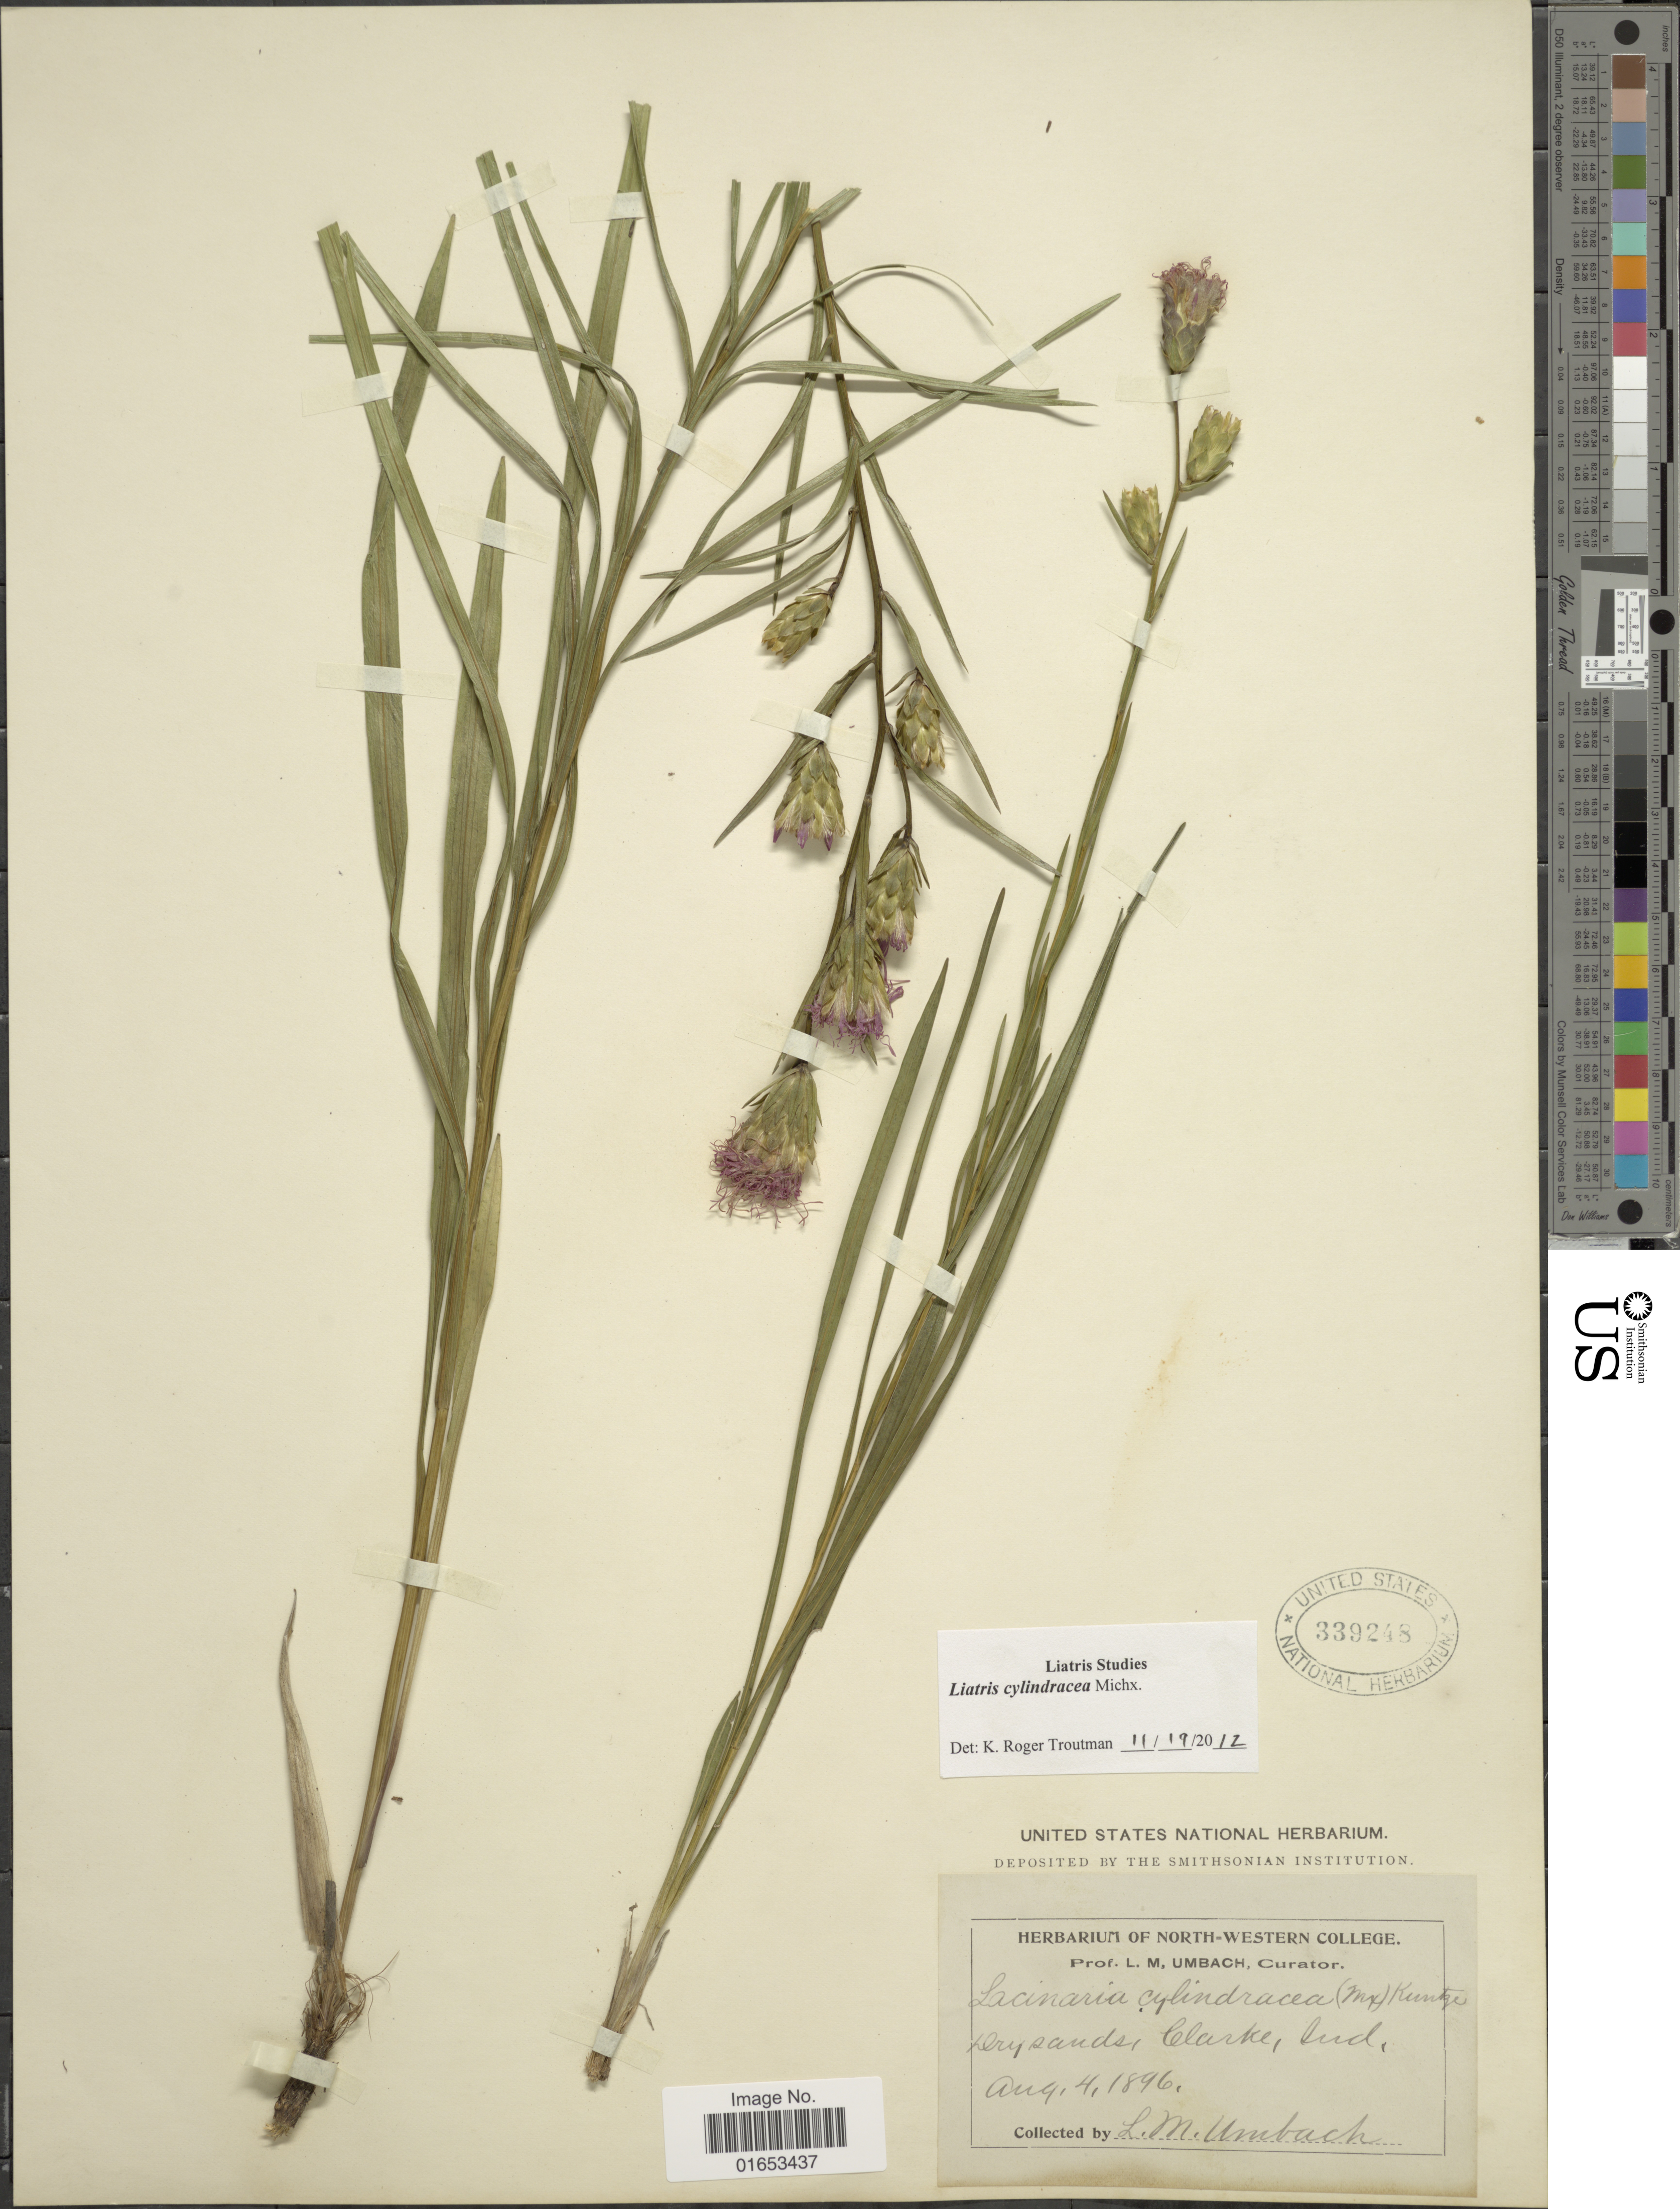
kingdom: Plantae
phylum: Tracheophyta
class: Magnoliopsida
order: Asterales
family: Asteraceae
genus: Liatris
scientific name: Liatris cylindracea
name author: Michaux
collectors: L. M. Umbach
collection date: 1896-08-04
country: United States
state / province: Indiana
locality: Clarke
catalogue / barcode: US 339248